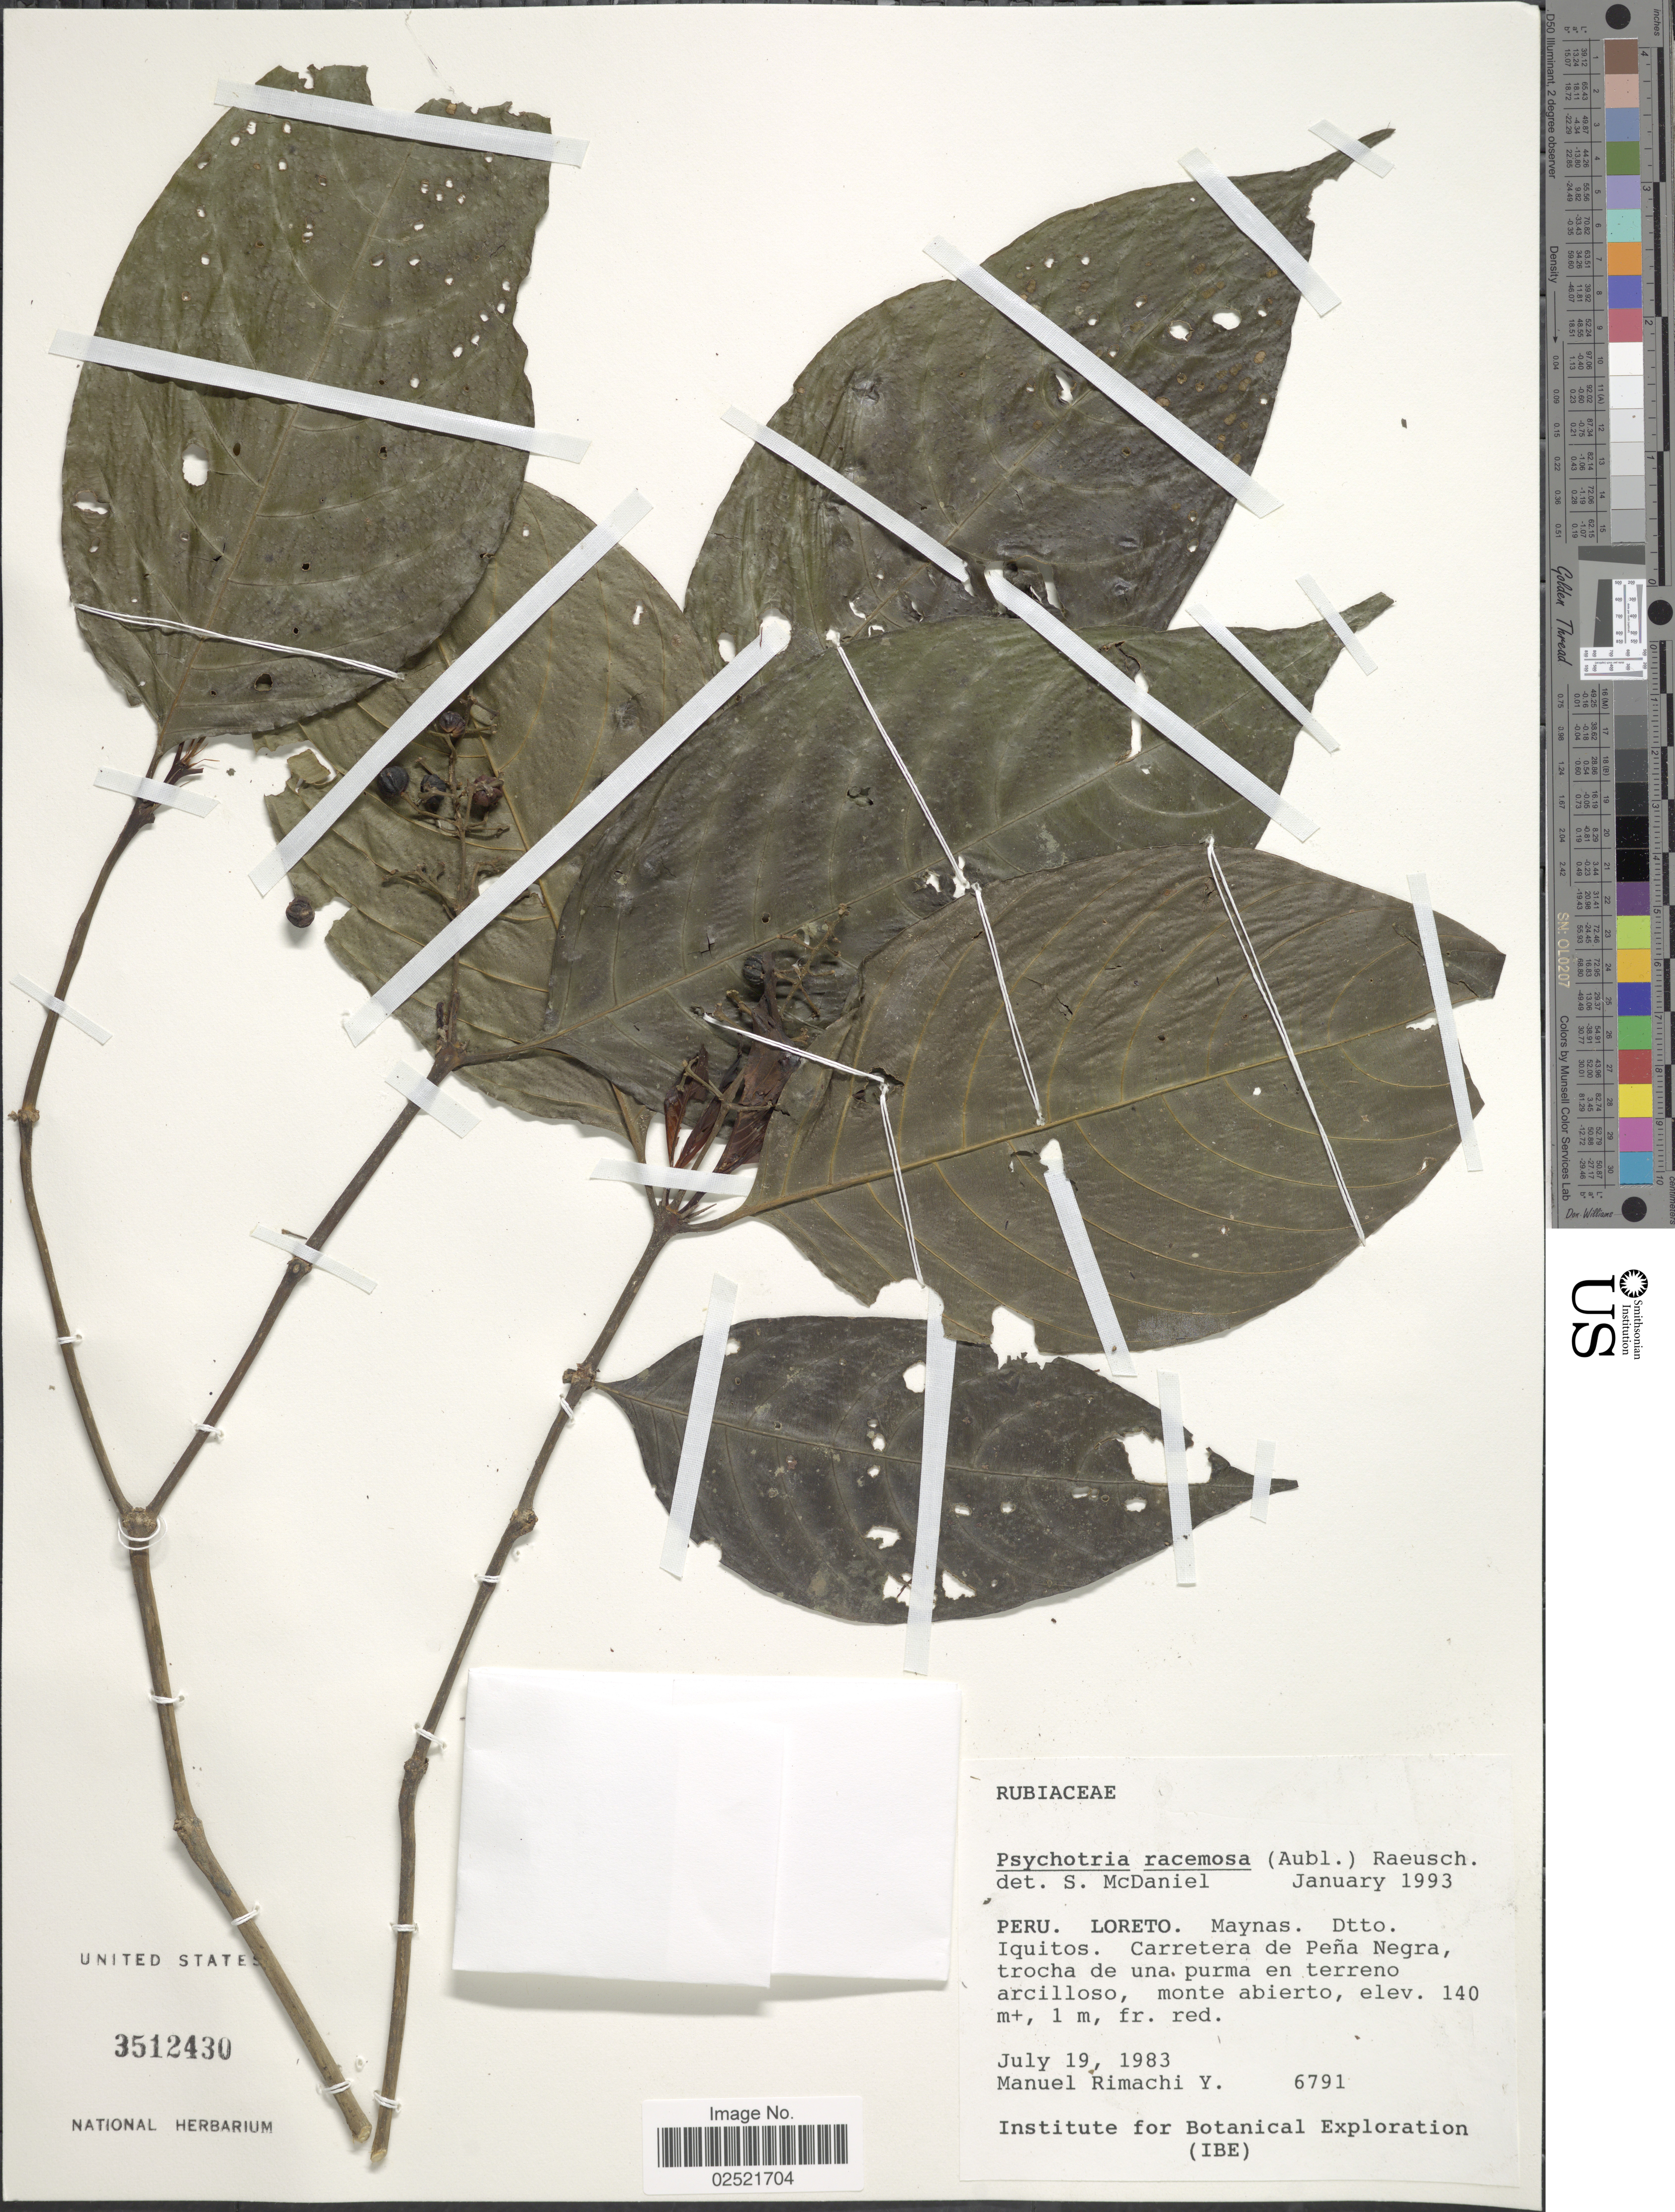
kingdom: Plantae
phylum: Tracheophyta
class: Magnoliopsida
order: Gentianales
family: Rubiaceae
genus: Psychotria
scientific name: Psychotria racemosa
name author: (Aubl.) Raeuschel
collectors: M. Rimachi Y.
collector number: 6791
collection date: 1983-07-19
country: Peru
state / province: Loreto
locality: Maynas, Dtto. Iquitos, Carretera de Pena Negra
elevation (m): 140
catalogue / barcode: US 3512430